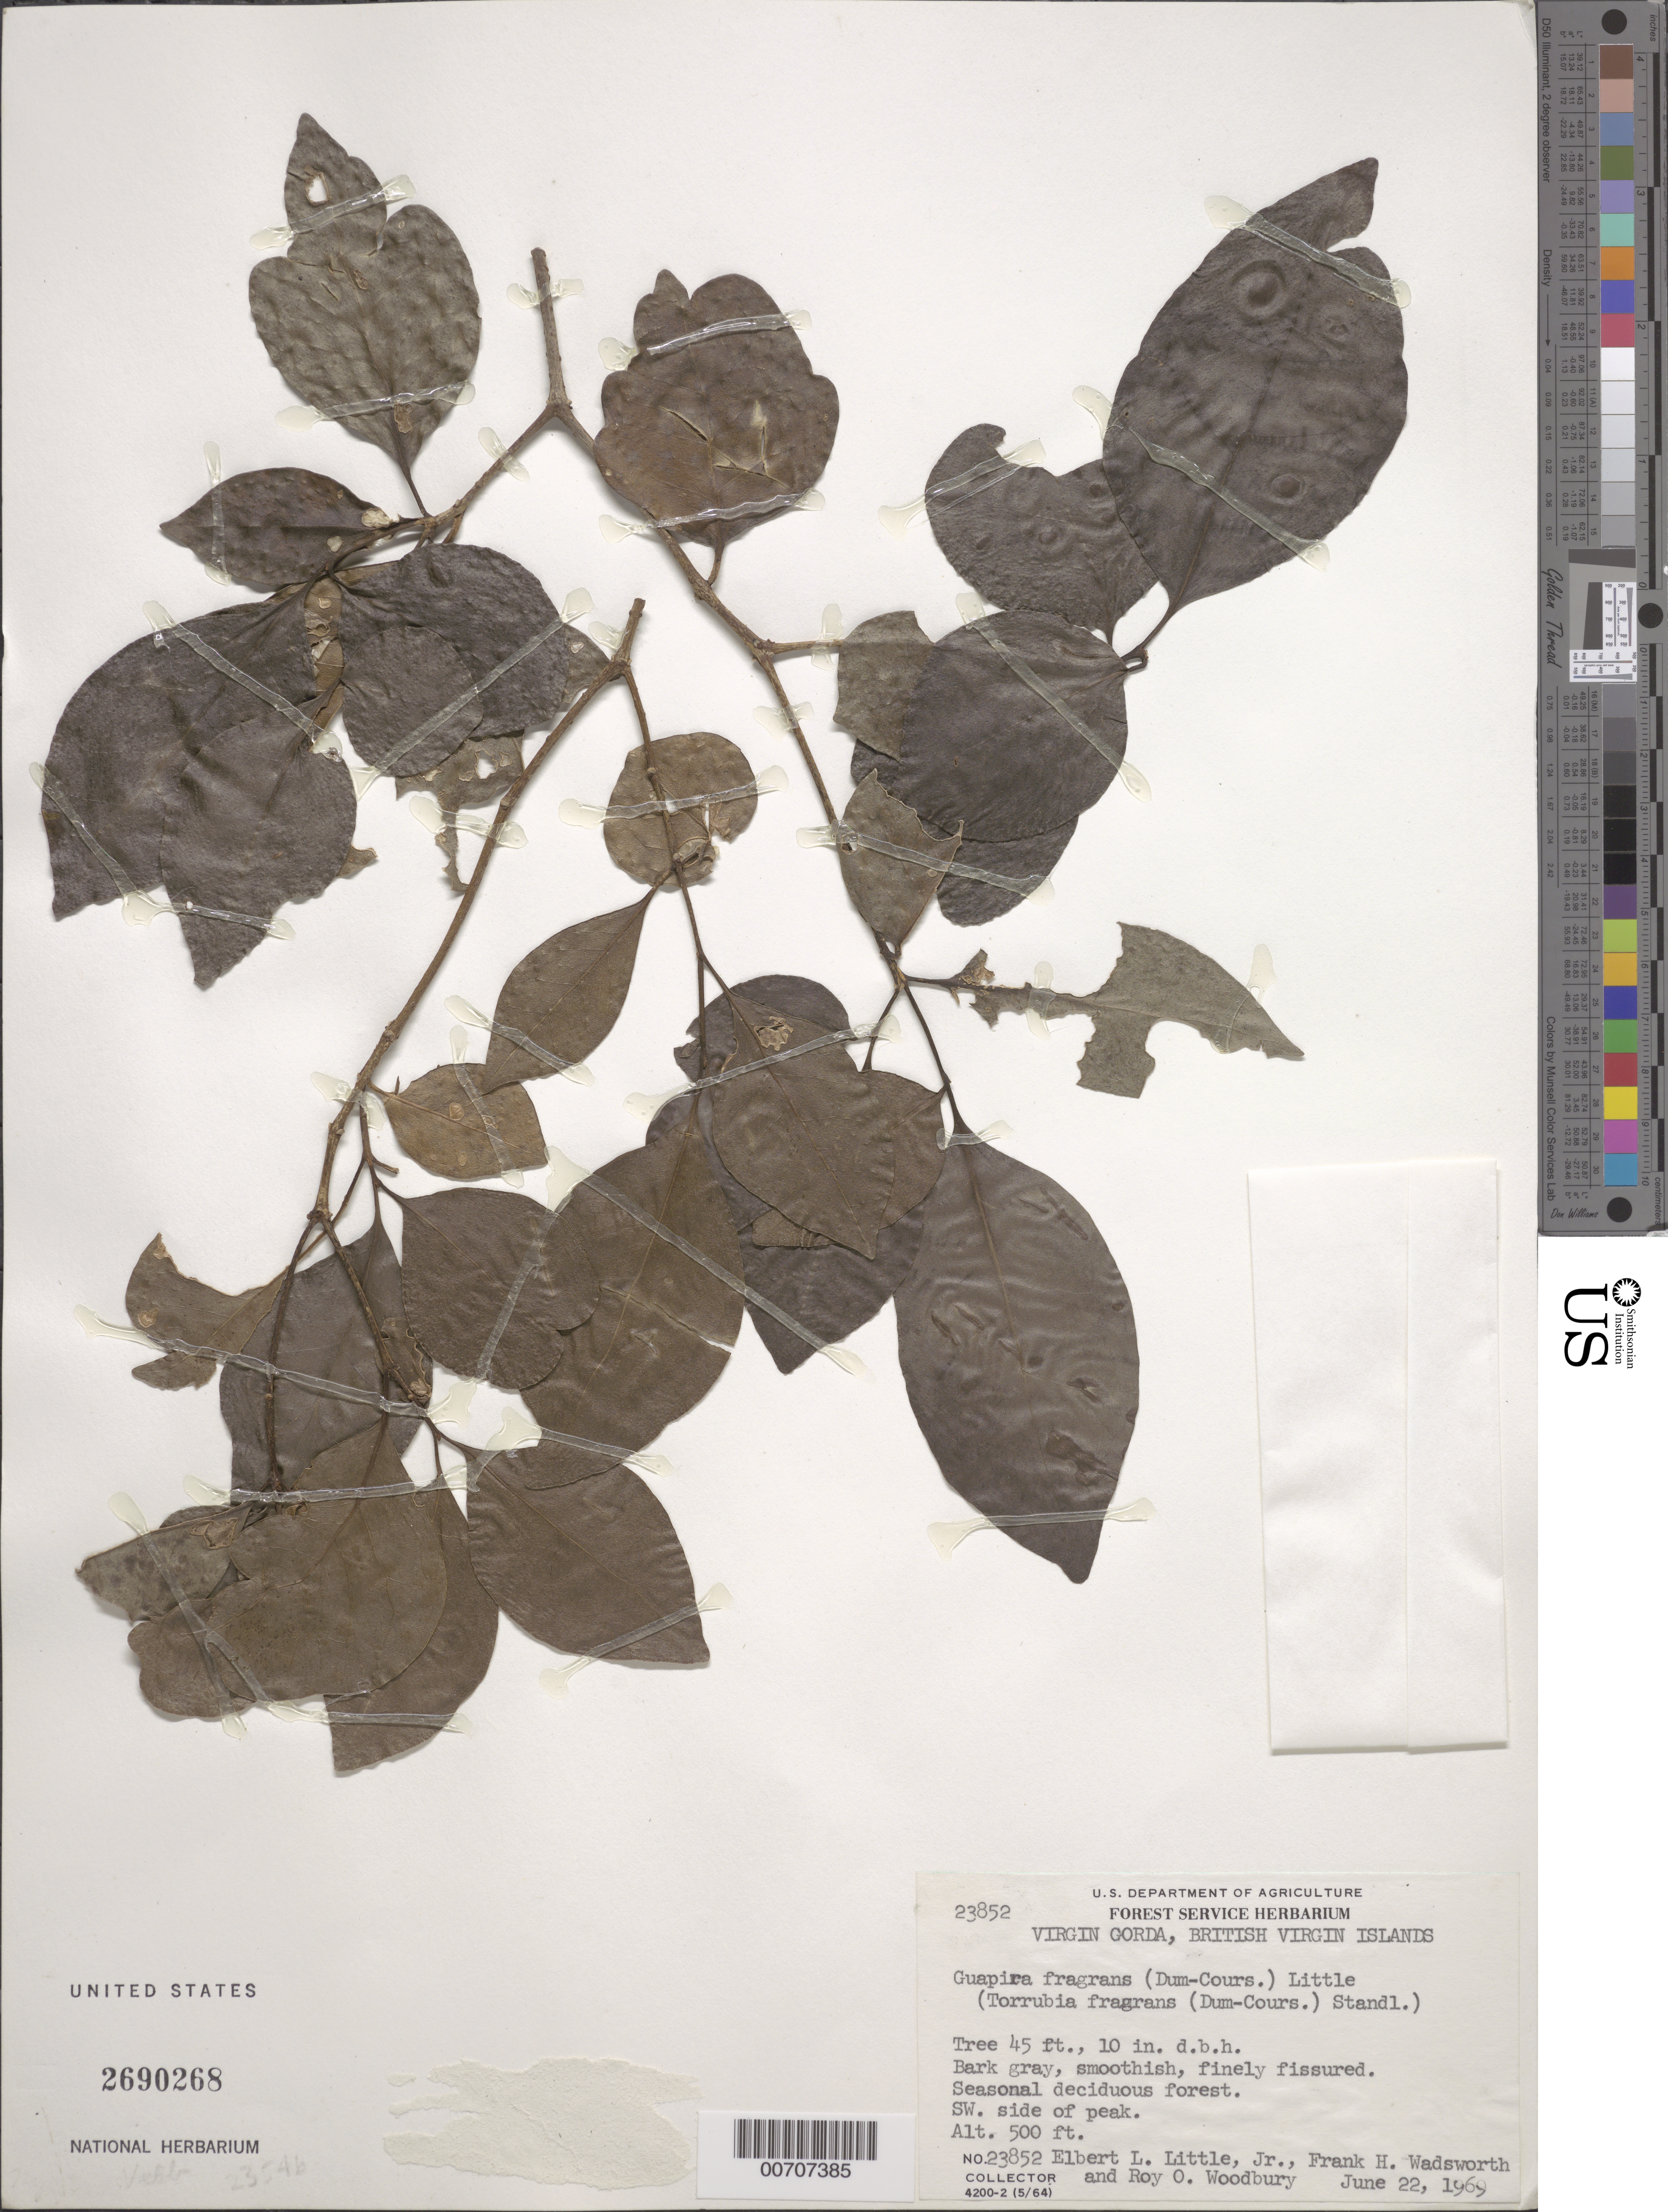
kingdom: Plantae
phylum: Tracheophyta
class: Magnoliopsida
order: Caryophyllales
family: Nyctaginaceae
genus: Guapira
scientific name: Guapira fragrans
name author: (Dum. Cours.) Little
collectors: E. L. Little, F. Wadsworth & R. O. Woodbury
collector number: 23852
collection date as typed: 22 Jun 1969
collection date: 1969-06-22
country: British Virgin Islands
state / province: Virgin Gorda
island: Virgin Gorda Island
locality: SW side of peak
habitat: Seasonal deciduous forest.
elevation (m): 152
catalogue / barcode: US 2690268